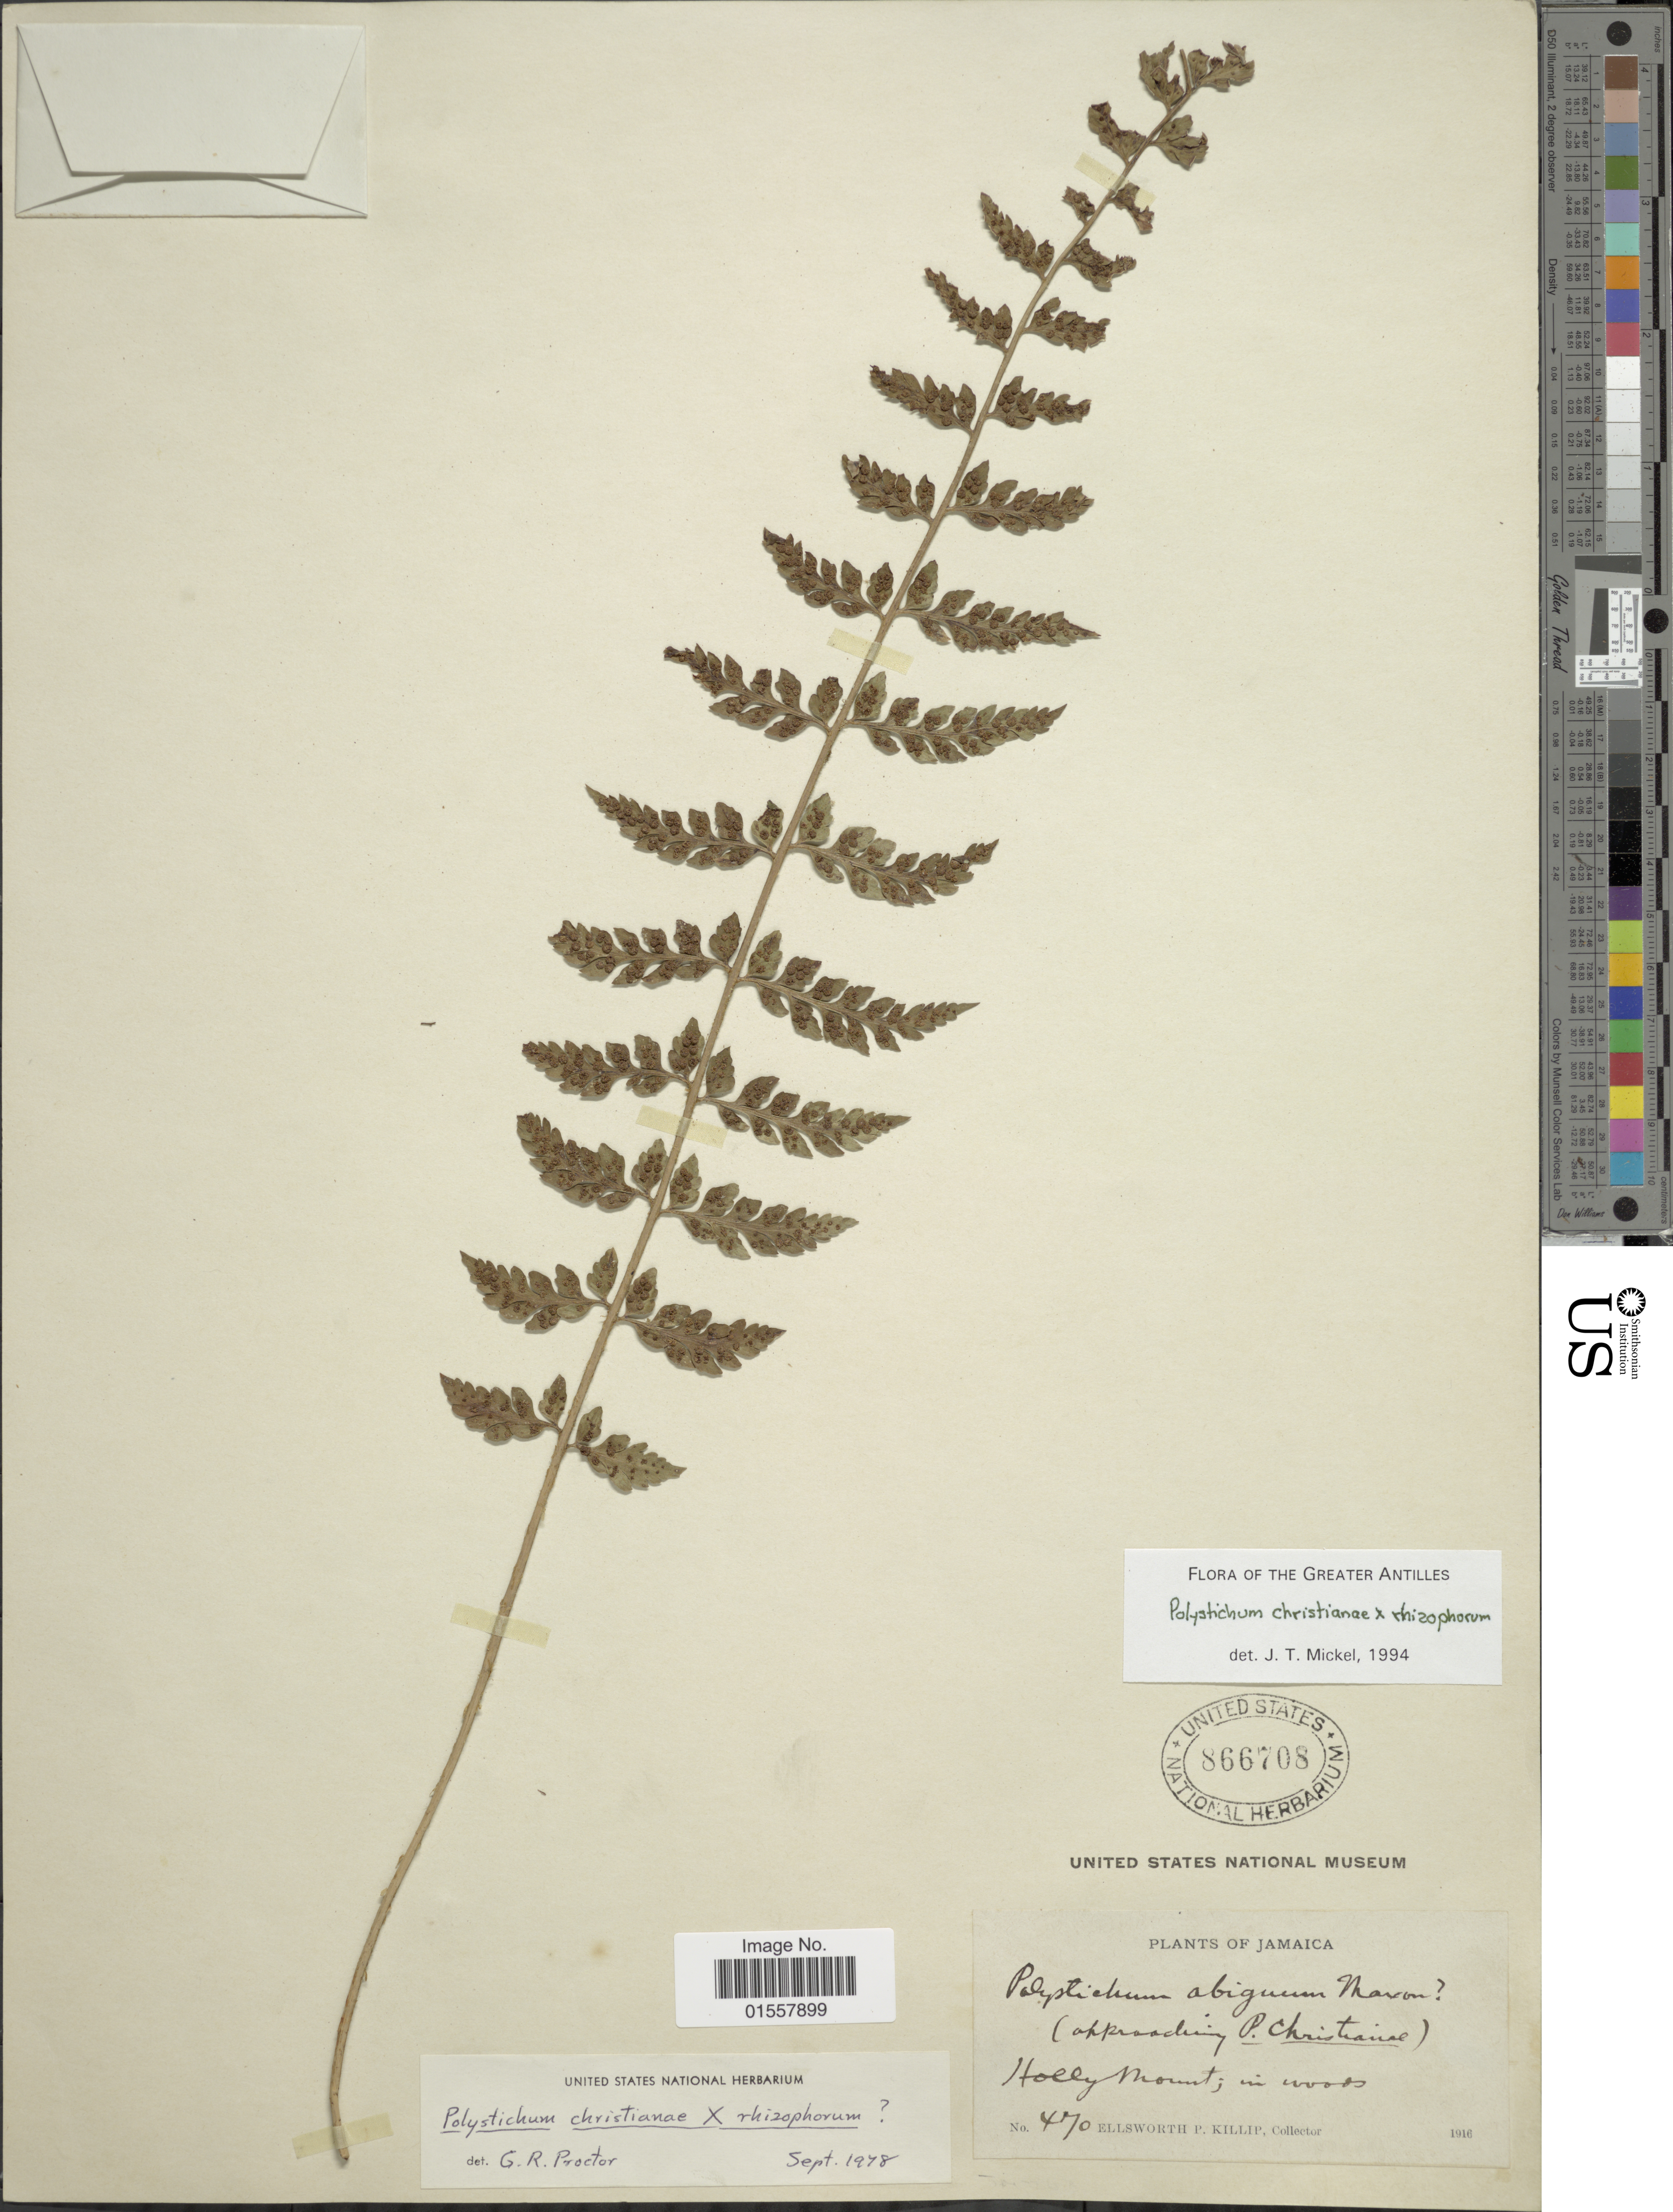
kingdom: Plantae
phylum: Tracheophyta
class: Polypodiopsida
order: Polypodiales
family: Dryopteridaceae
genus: Polystichum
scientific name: Polystichum christianae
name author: (Jenman) Underw. & Maxon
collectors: E. P. Killip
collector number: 470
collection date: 1916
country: Jamaica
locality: Holly Mount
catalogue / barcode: US 866708